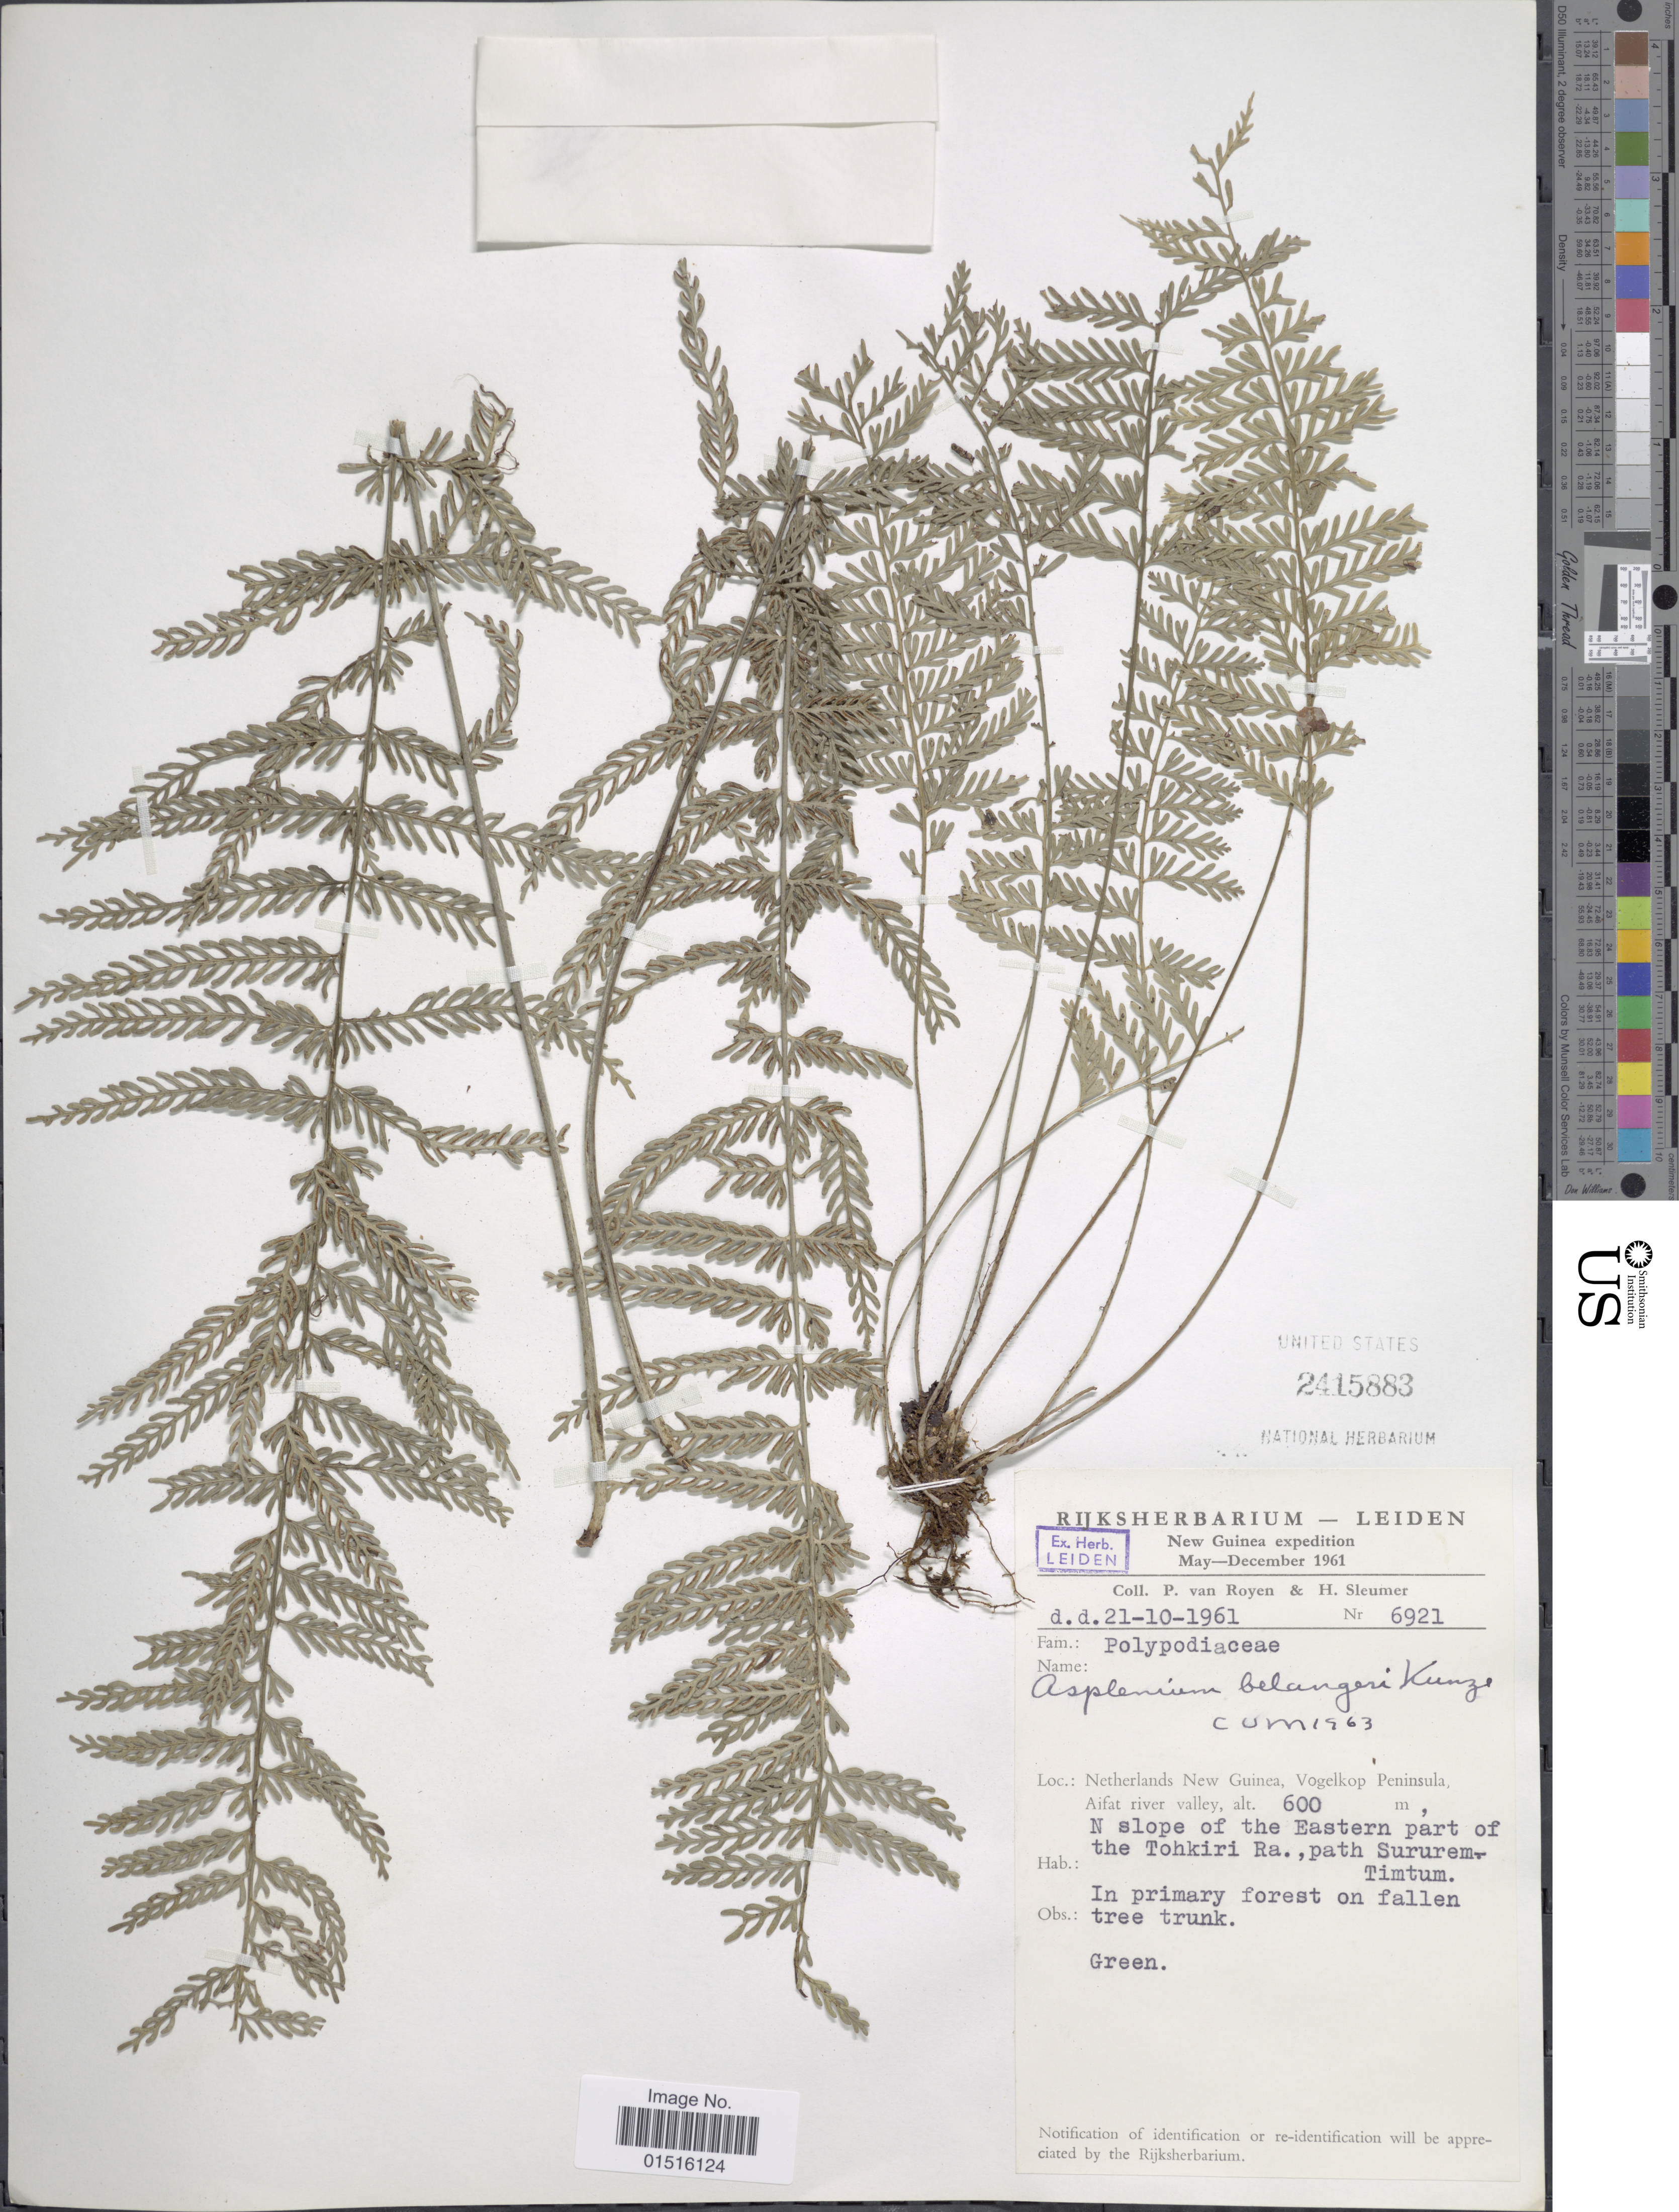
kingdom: Plantae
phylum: Tracheophyta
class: Polypodiopsida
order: Polypodiales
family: Aspleniaceae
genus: Asplenium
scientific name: Asplenium belangeri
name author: Bory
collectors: P. van Royan & H. O. Sleumer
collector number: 6921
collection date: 1961-10-21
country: Indonesia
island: New Guinea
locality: Netherlands New Guinea, Vogelkop Peninsula, Aifat river valley, N slope of the Eastern part of the Tohkiri Ra., path Sururem- Timtum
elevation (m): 600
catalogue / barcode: US 2415883